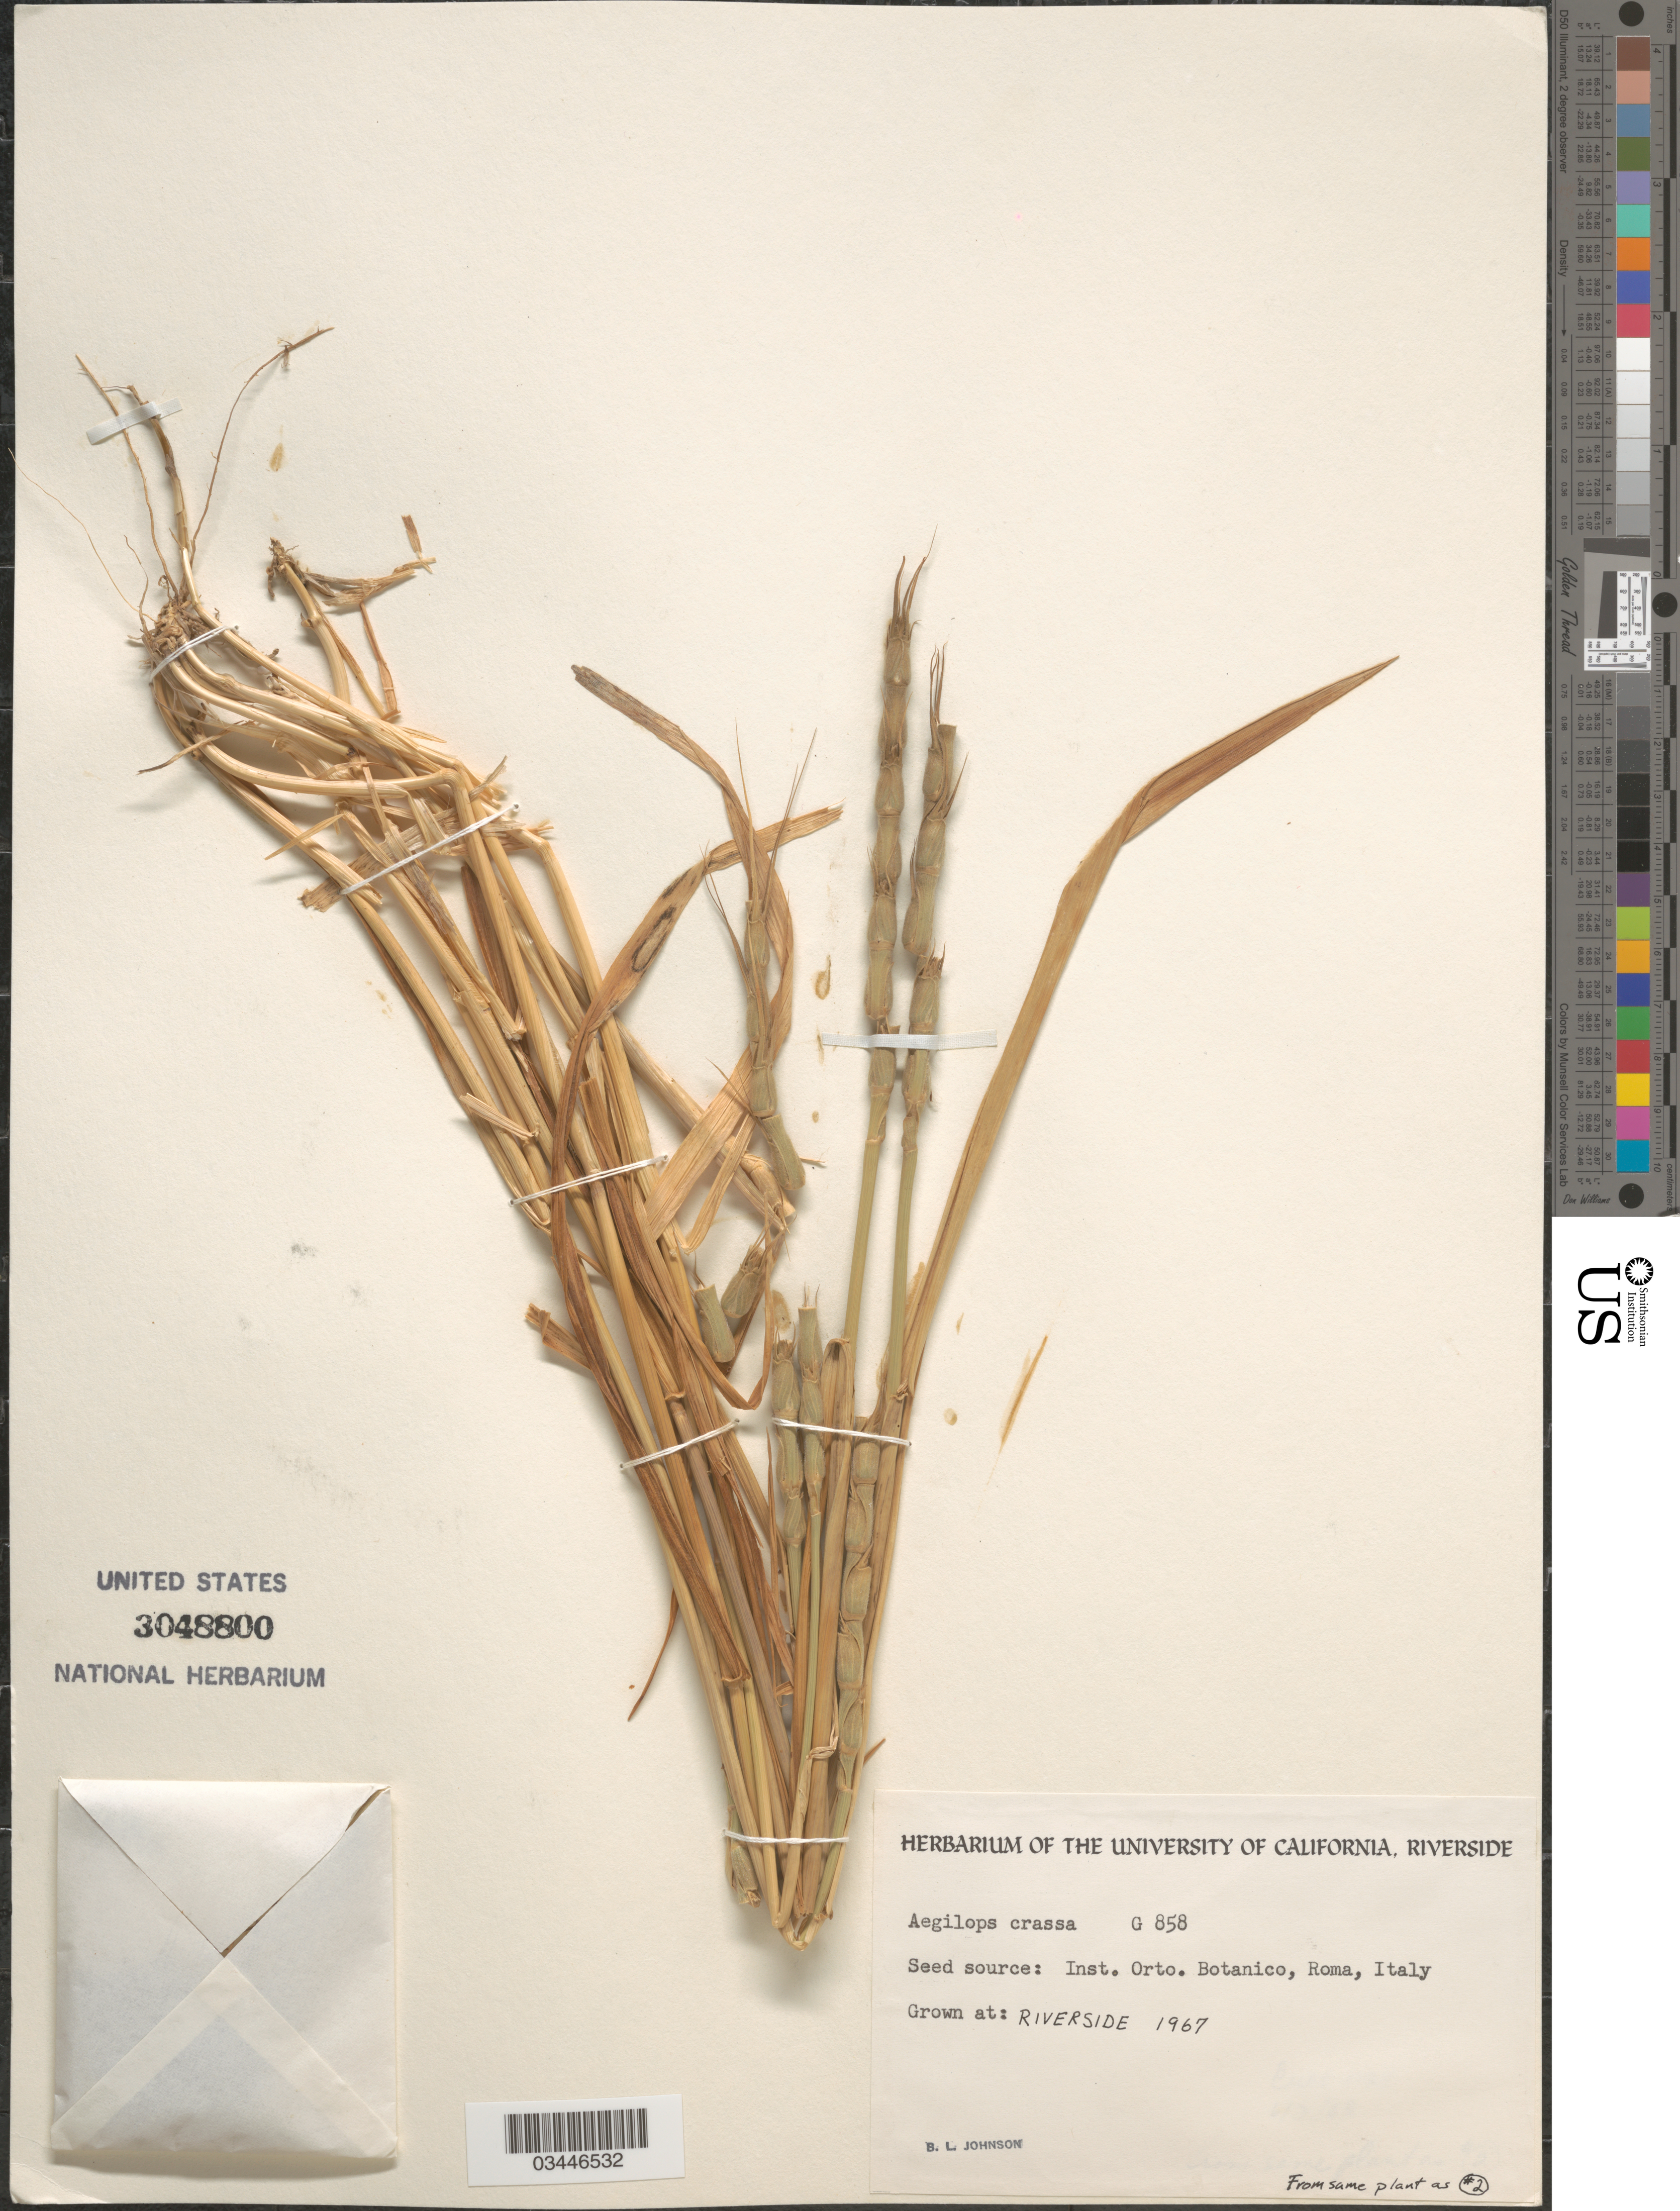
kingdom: Plantae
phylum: Tracheophyta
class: Liliopsida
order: Poales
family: Poaceae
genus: Aegilops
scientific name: Aegilops crassa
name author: Boiss.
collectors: B. Johnson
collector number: G858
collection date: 1967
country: United States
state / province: California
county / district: Riverside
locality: Riverside.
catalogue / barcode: US 3048800